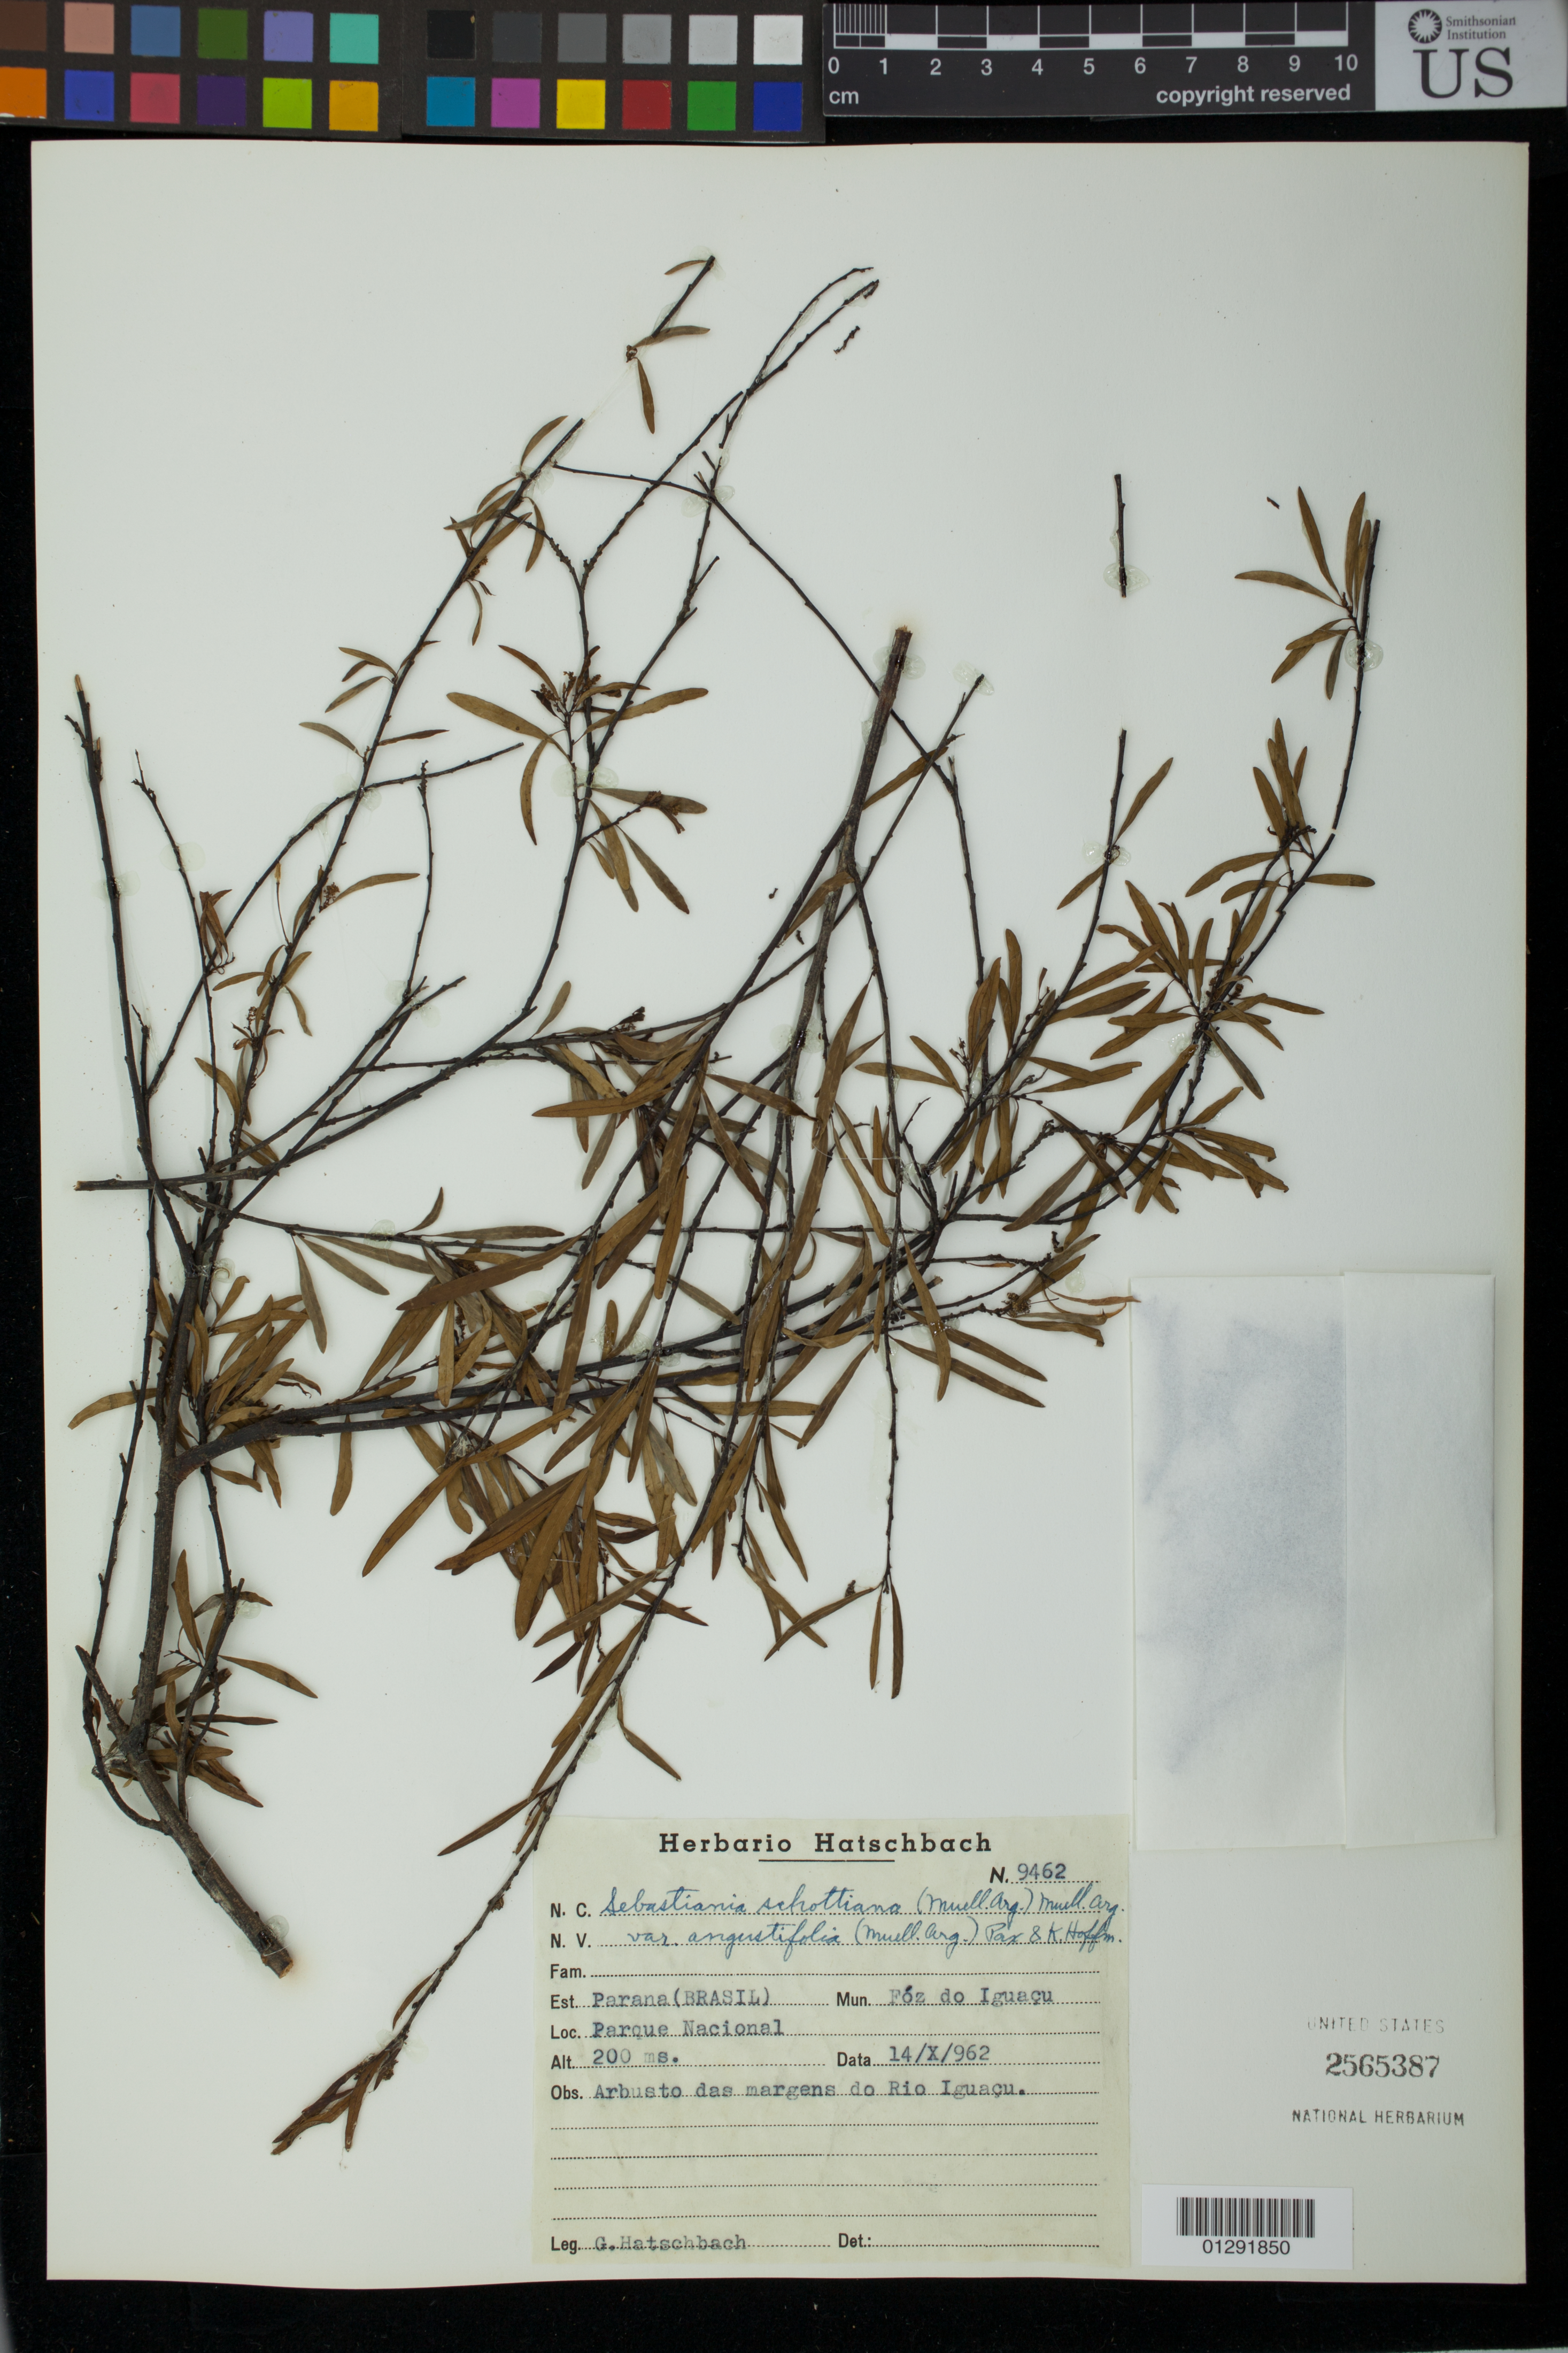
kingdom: Plantae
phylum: Tracheophyta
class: Magnoliopsida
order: Malpighiales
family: Euphorbiaceae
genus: Sebastiania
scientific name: Sebastiania schottiana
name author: (Müll. Arg.) Müll. Arg.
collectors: G. Hatschbach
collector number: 9462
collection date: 1962-10-14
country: Brazil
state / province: Paraná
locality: Foz do Iguacu. Parque Nacional. Arbusto das margens do Rio Iguacu.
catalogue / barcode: US 2565387